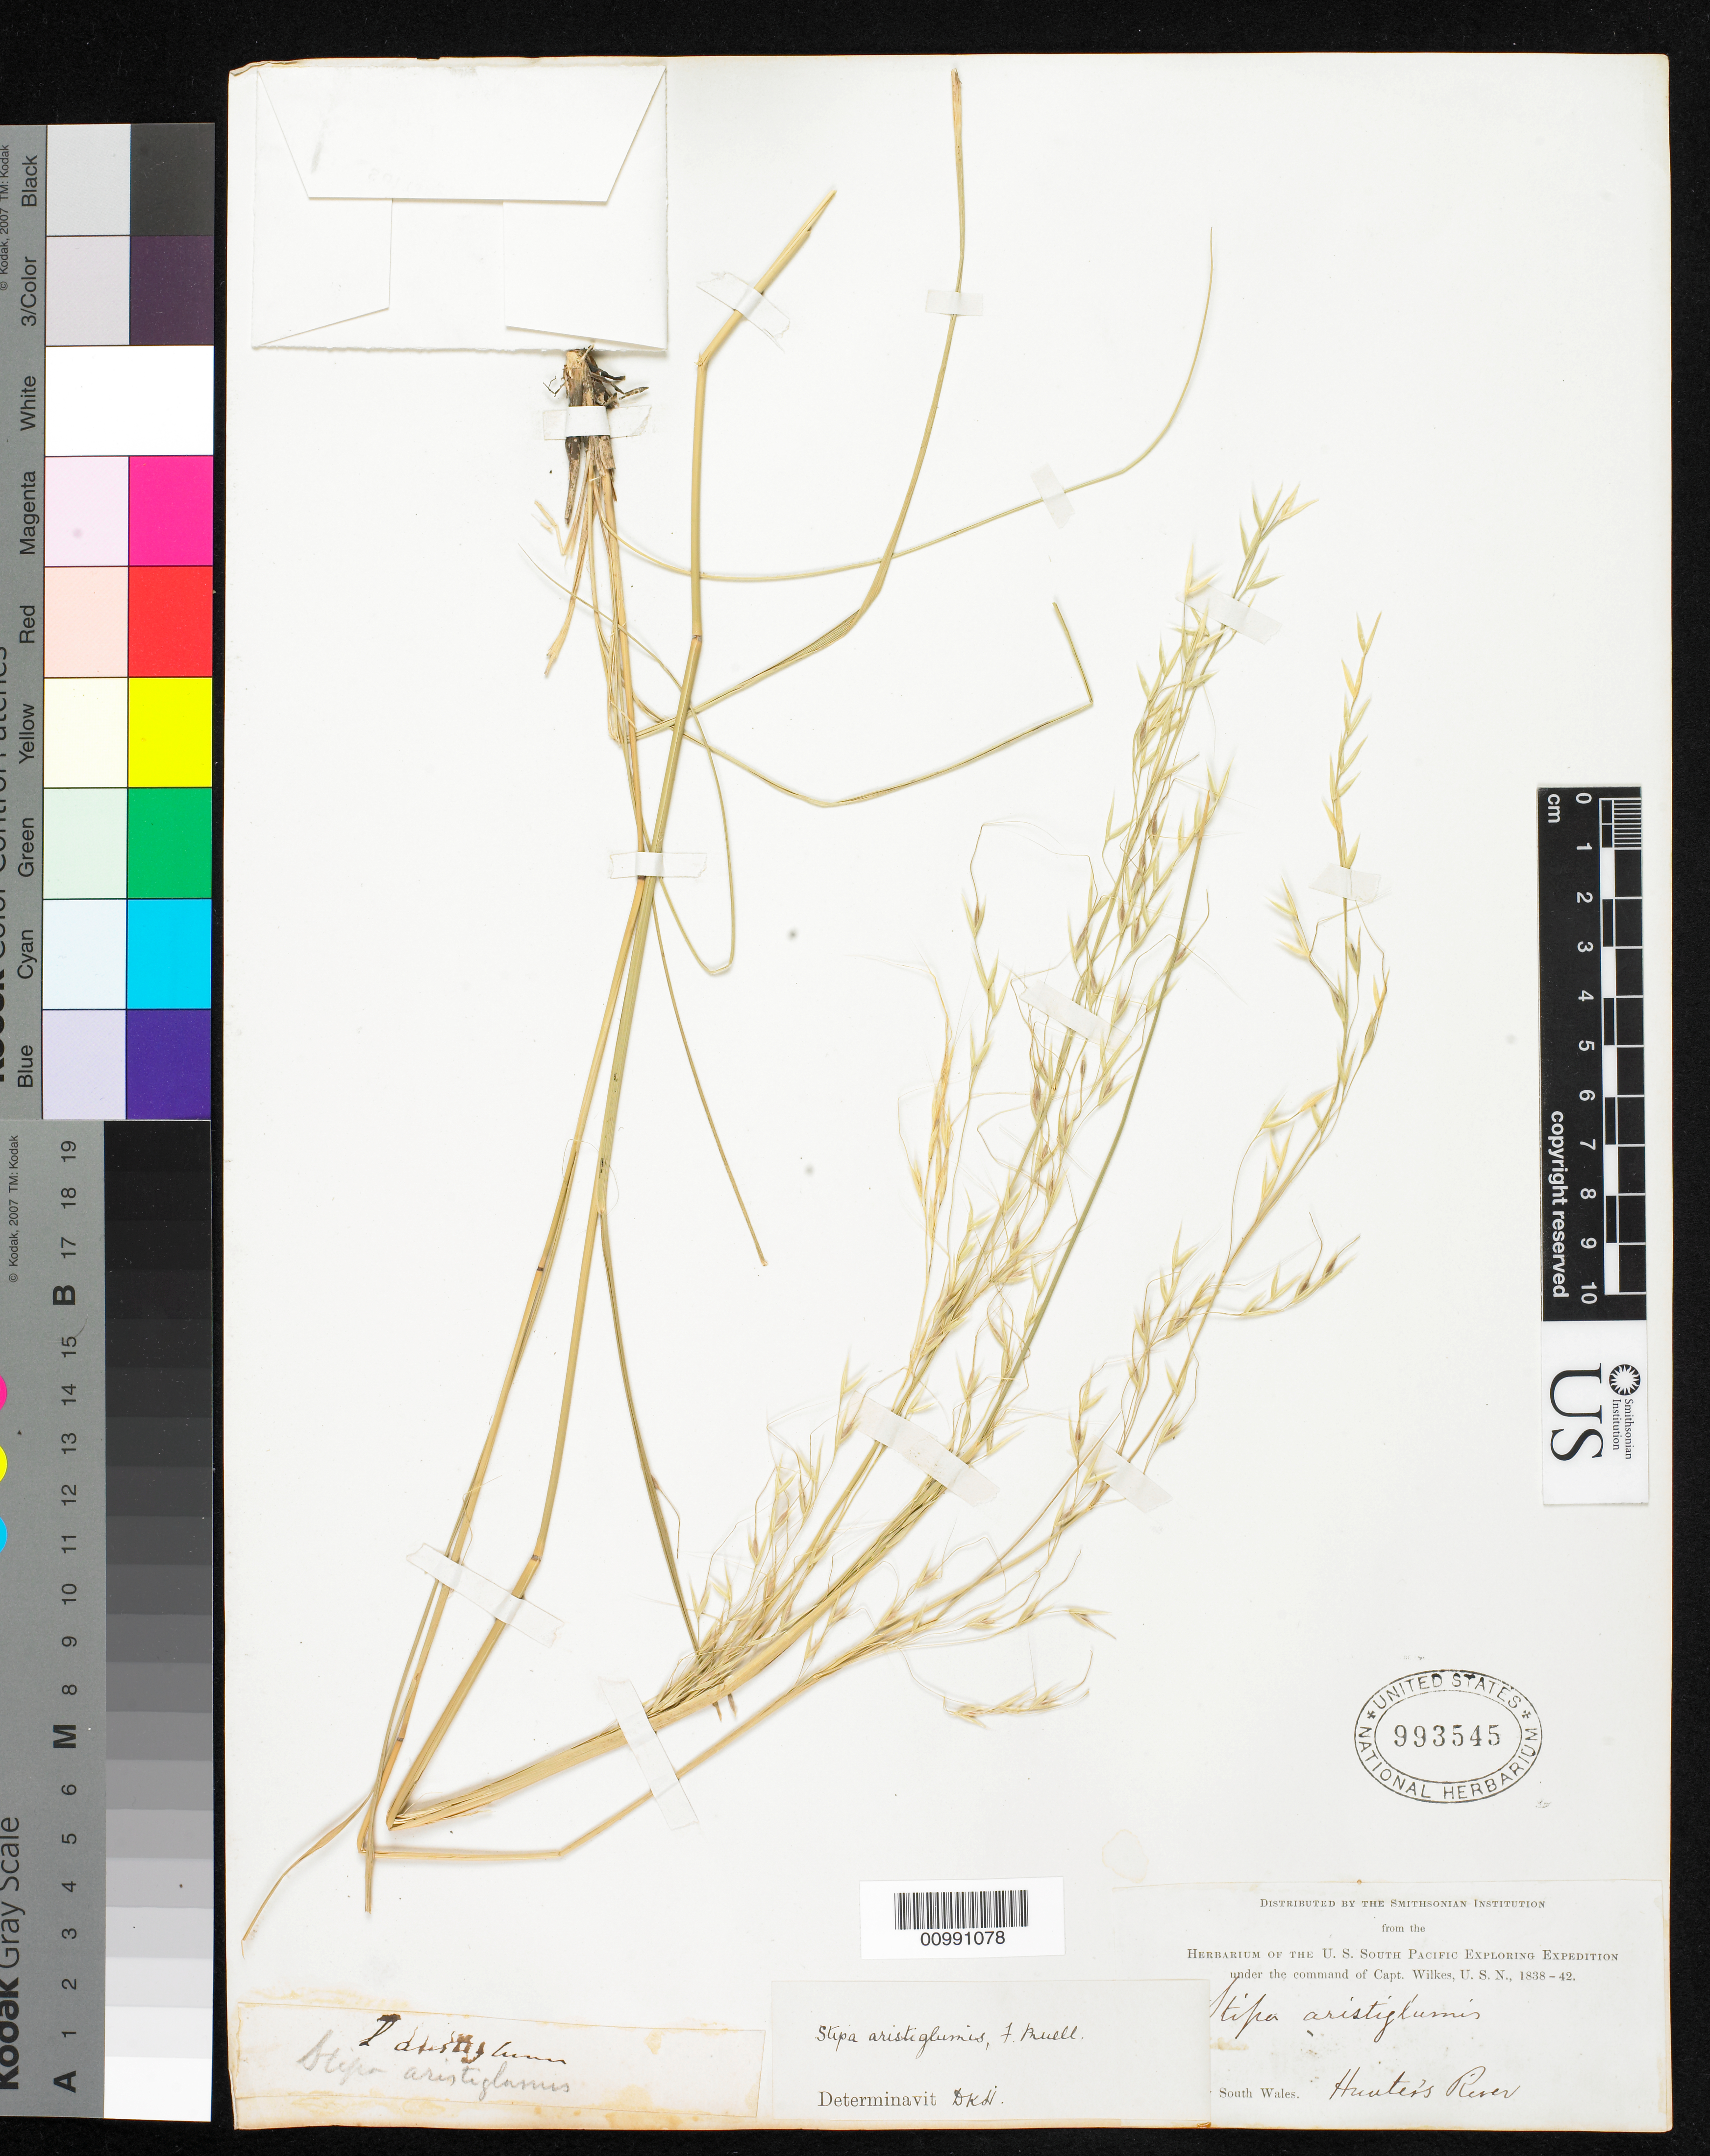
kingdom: Plantae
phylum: Tracheophyta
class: Liliopsida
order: Poales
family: Poaceae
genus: Austrostipa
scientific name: Austrostipa aristiglumis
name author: (F. Muell.) S.W.L. Jacobs & J. Everett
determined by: Poaceae Reorganization Project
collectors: Wilkes Explor. Exped.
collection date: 1838/1842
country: Australia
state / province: New South Wales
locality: Hunter's River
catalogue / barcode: US 993545